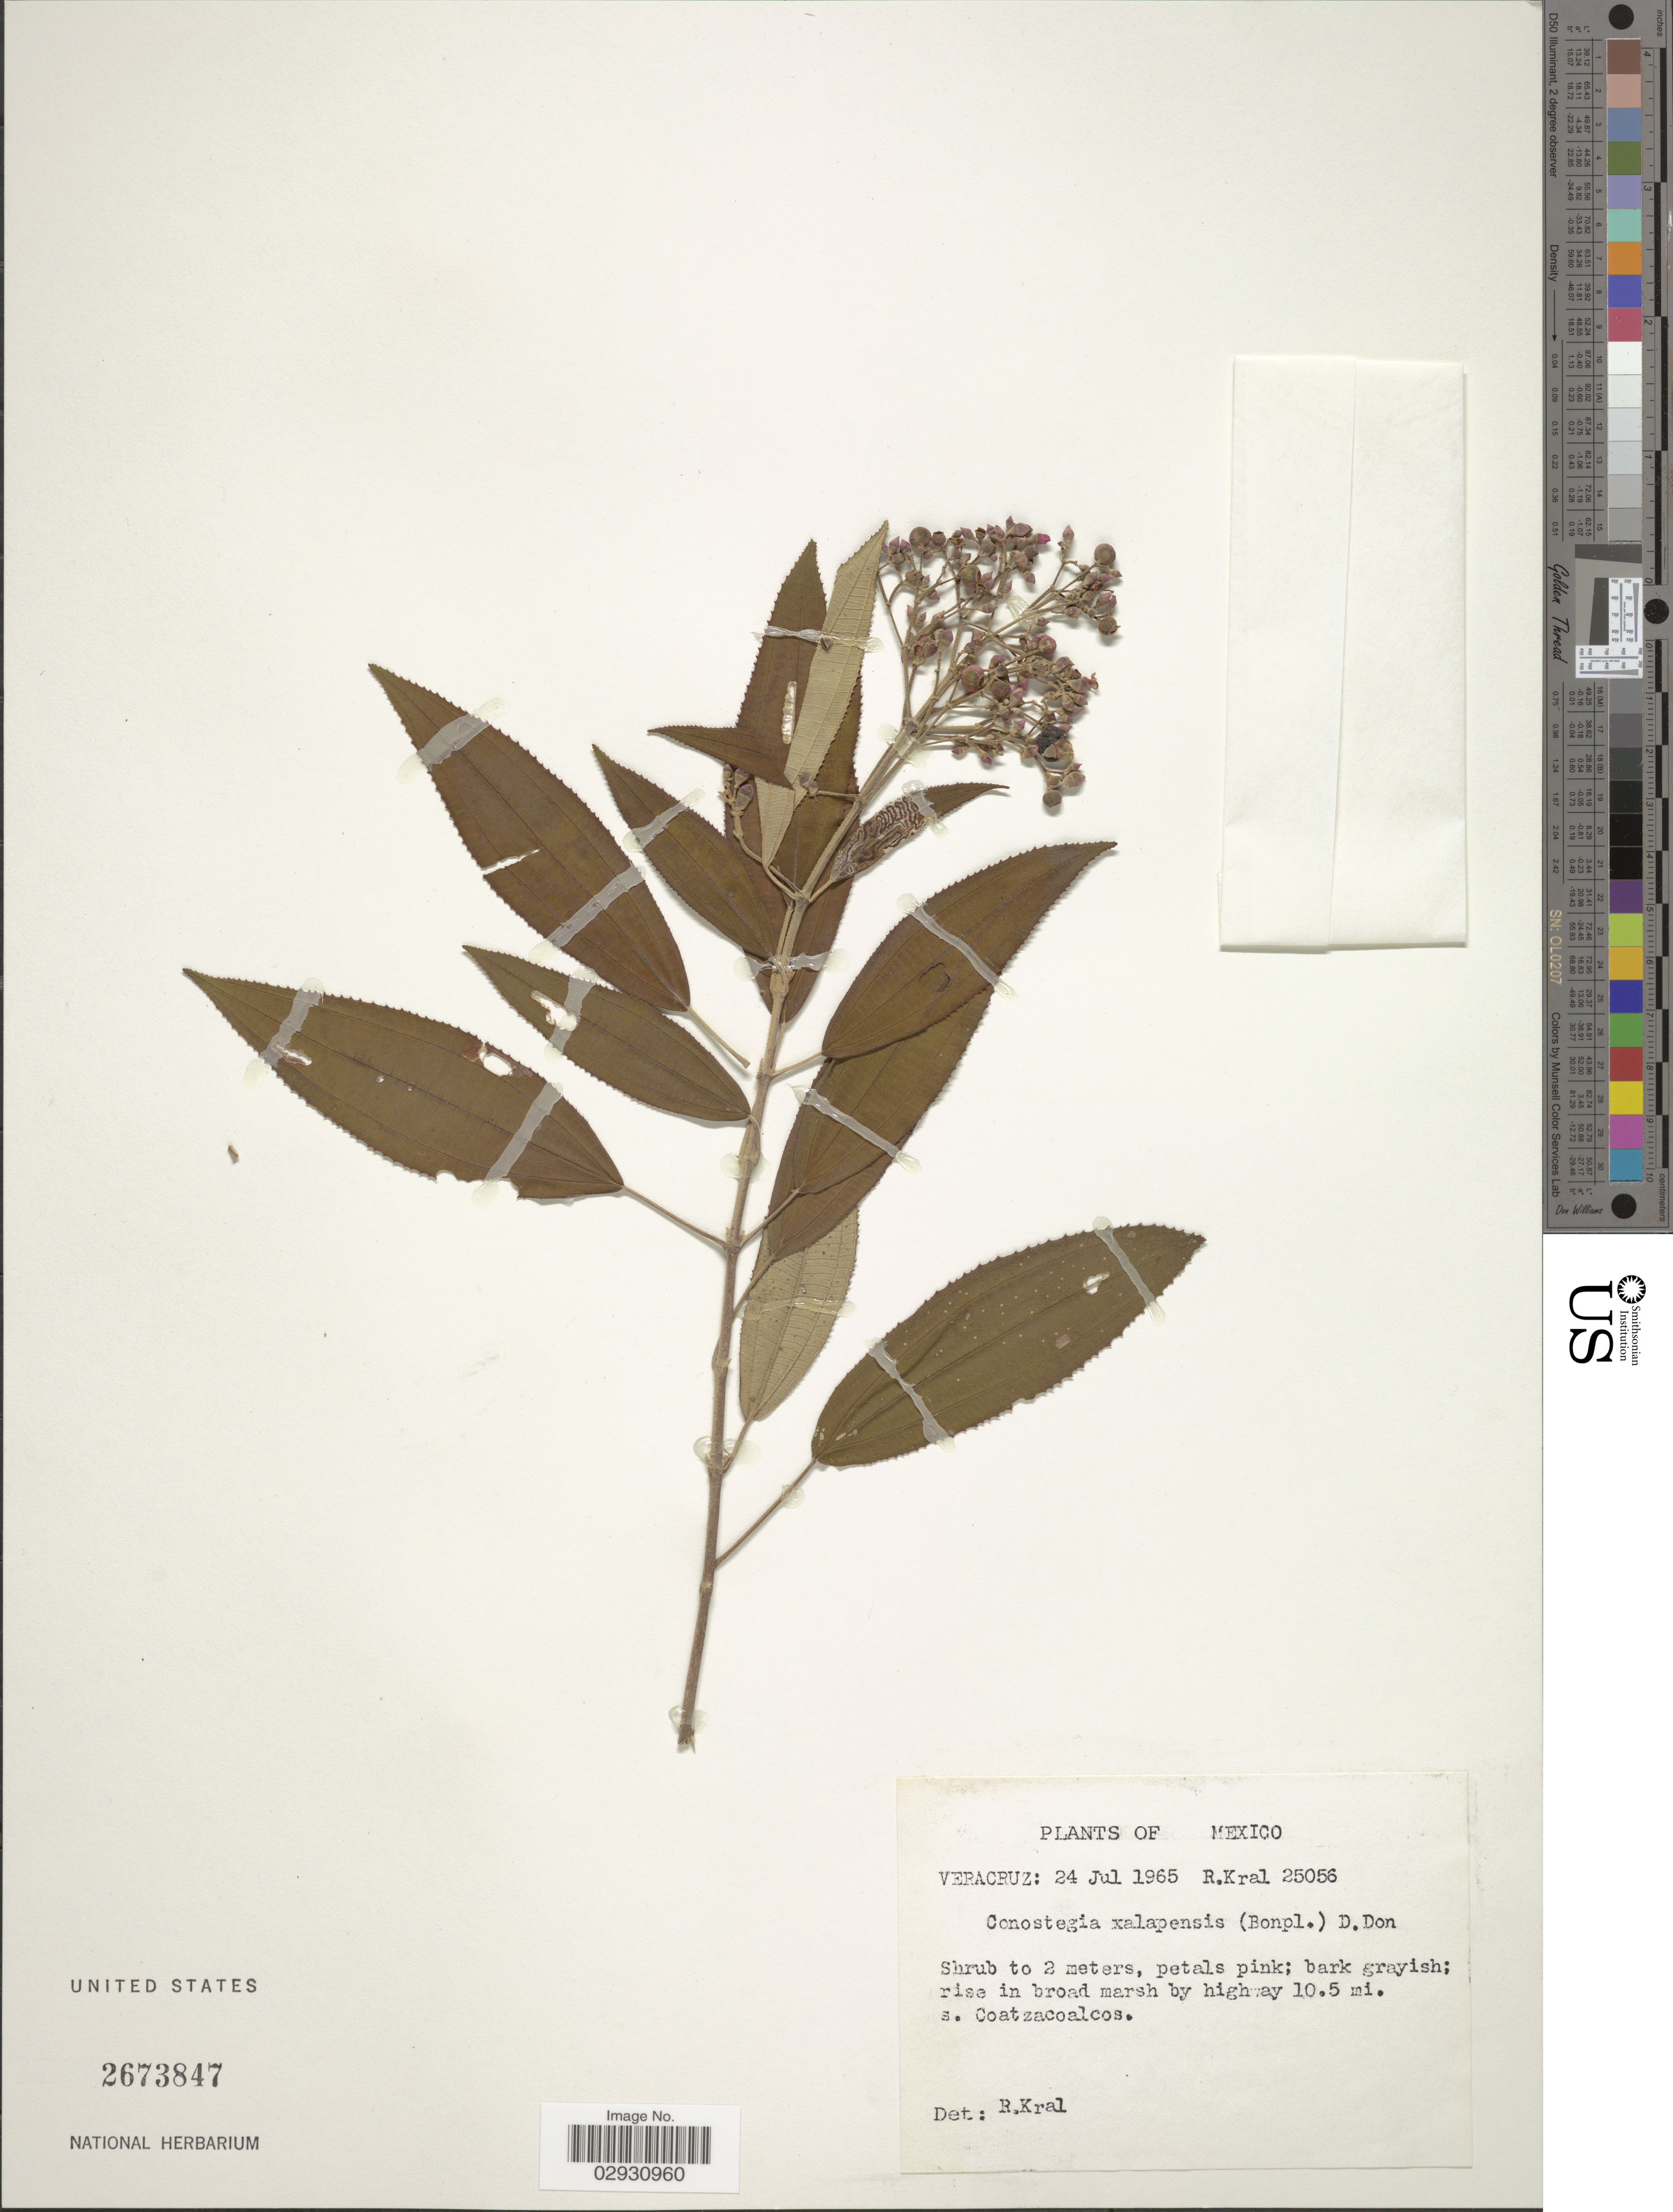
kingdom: Plantae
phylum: Tracheophyta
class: Magnoliopsida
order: Myrtales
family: Melastomataceae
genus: Conostegia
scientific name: Conostegia quadrangularis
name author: Schltdl. ex Steud.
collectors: R. Kral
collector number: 25056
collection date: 1965-07-24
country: Mexico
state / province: Veracruz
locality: Veracruz. rise in broad by highway 10.5 mi. s. Coatzacoalcos.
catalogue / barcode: US 2673847